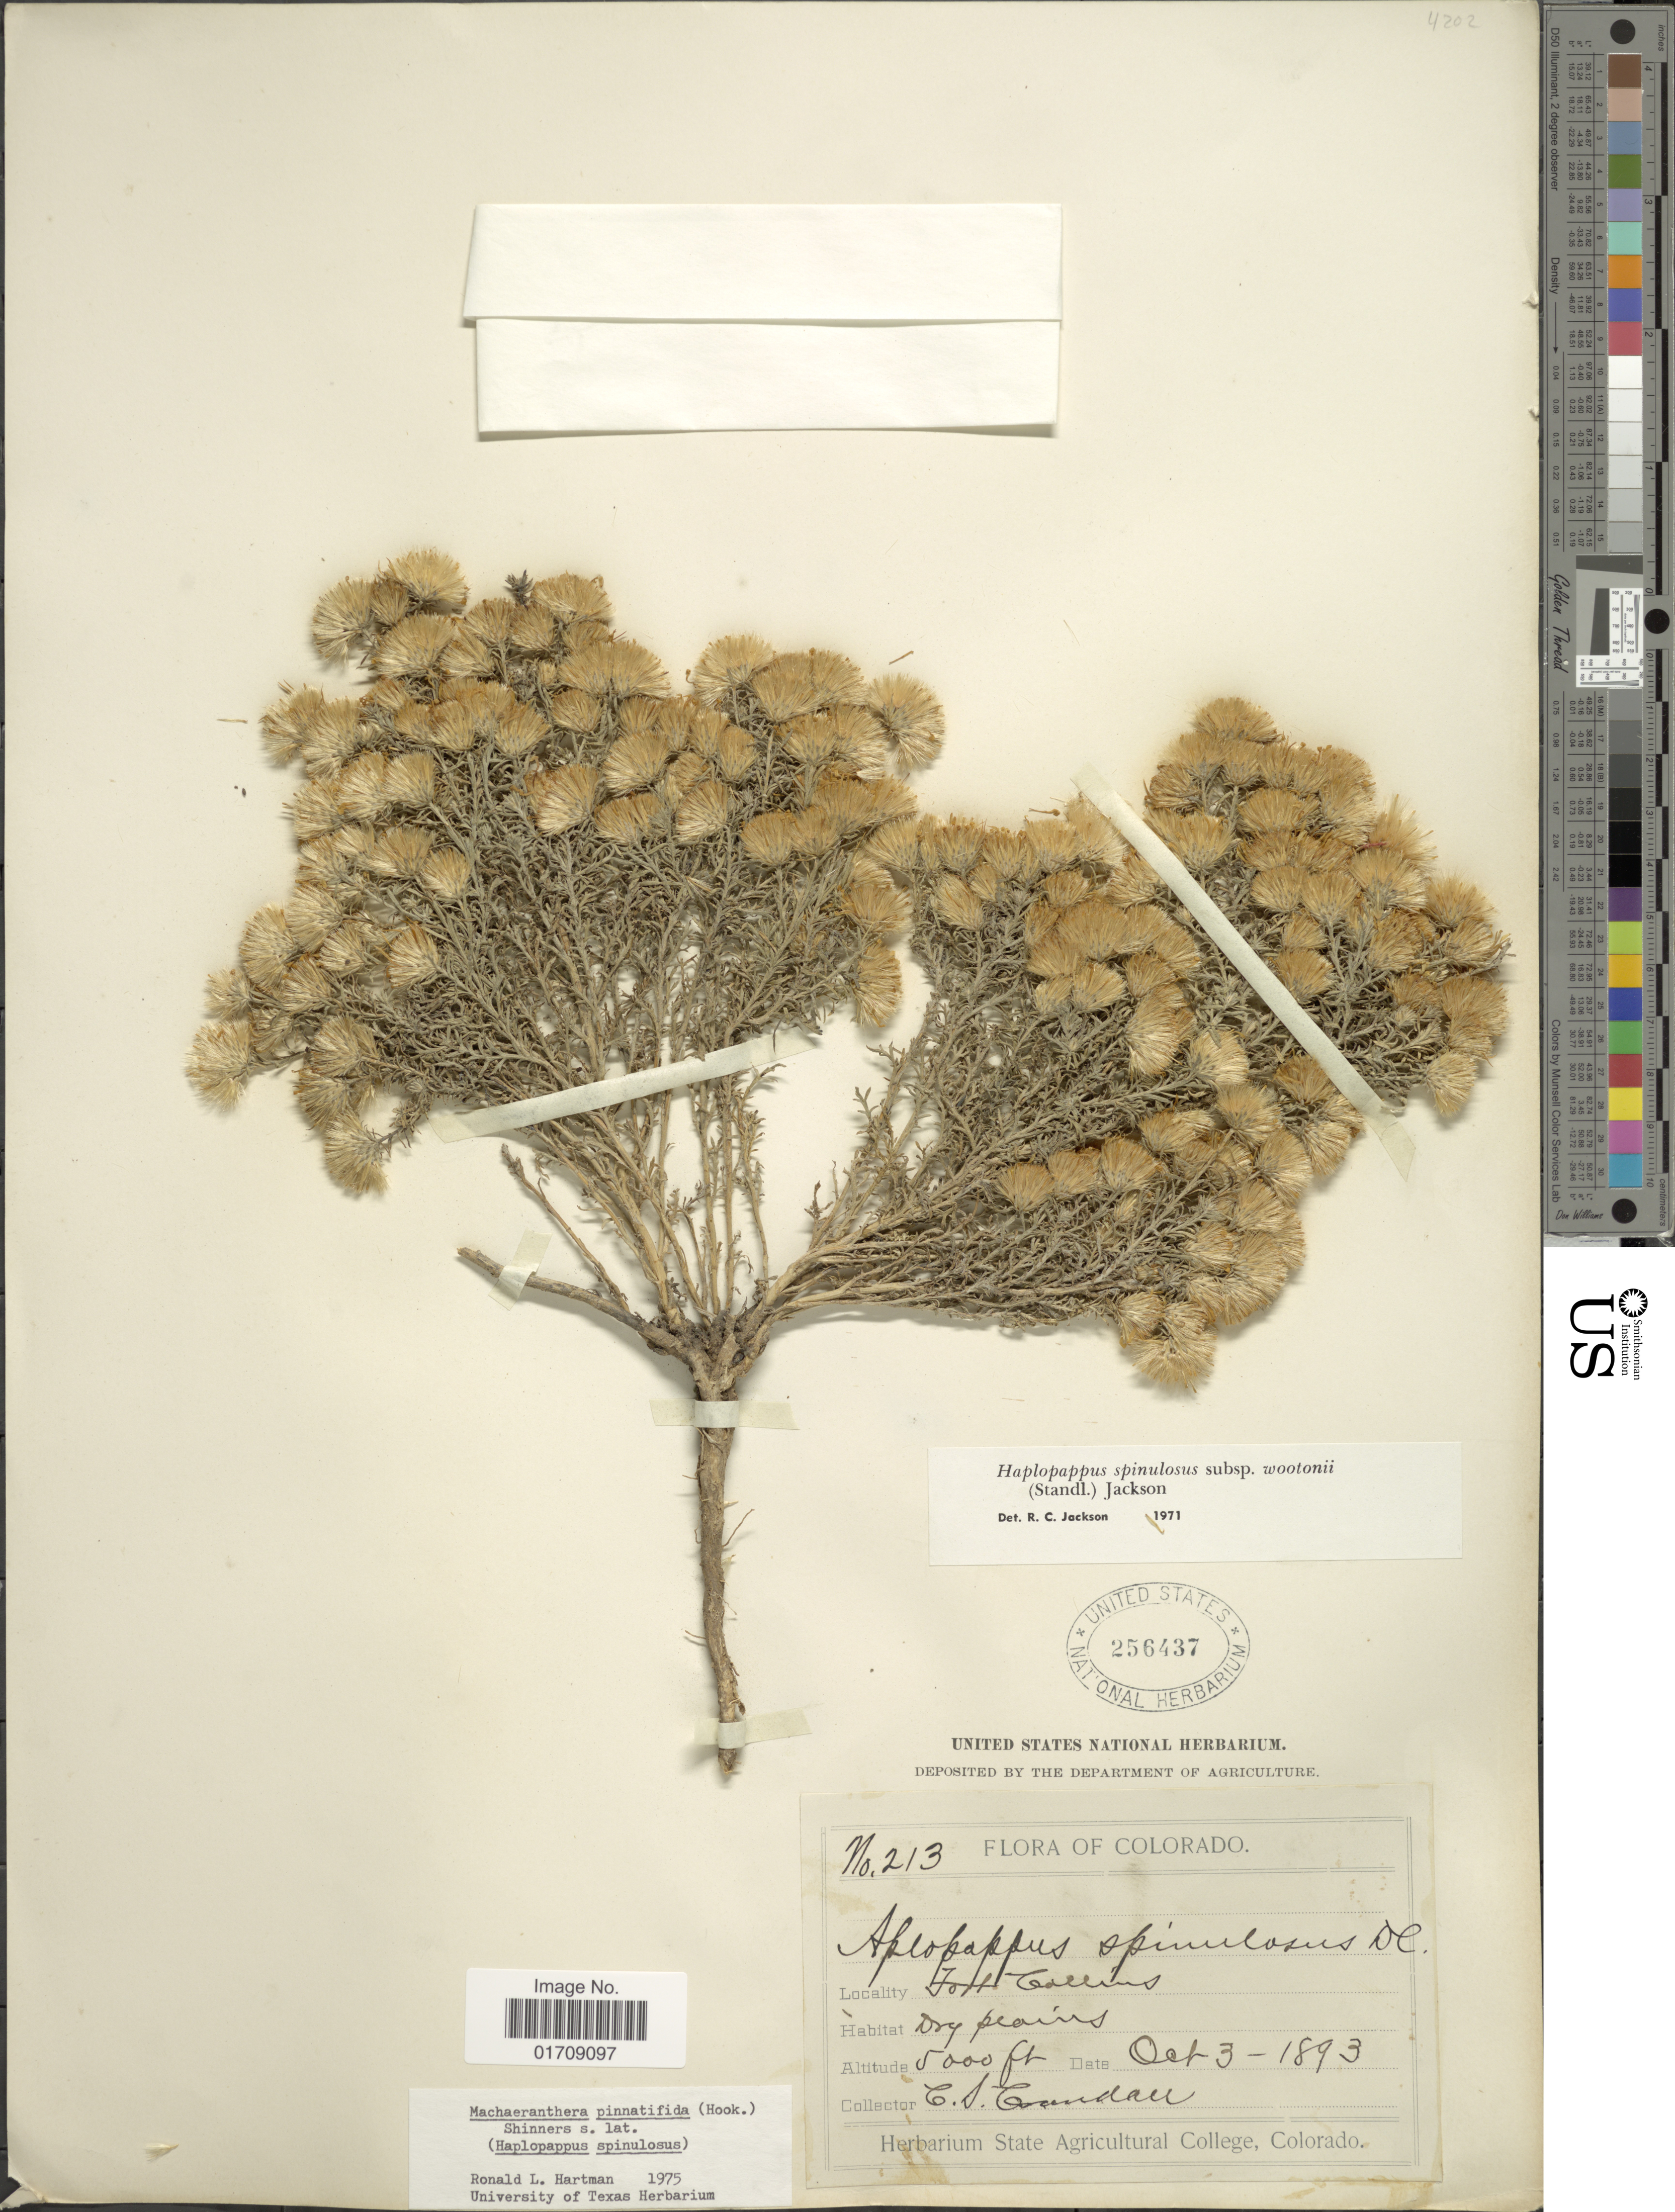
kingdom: Plantae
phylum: Tracheophyta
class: Magnoliopsida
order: Asterales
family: Asteraceae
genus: Machaeranthera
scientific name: Machaeranthera pinnatifida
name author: (Hook.) Shinners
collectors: C. Crandall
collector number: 213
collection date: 1893-10-03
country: United States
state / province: Colorado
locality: Fort Collins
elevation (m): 1524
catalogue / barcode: US 256437